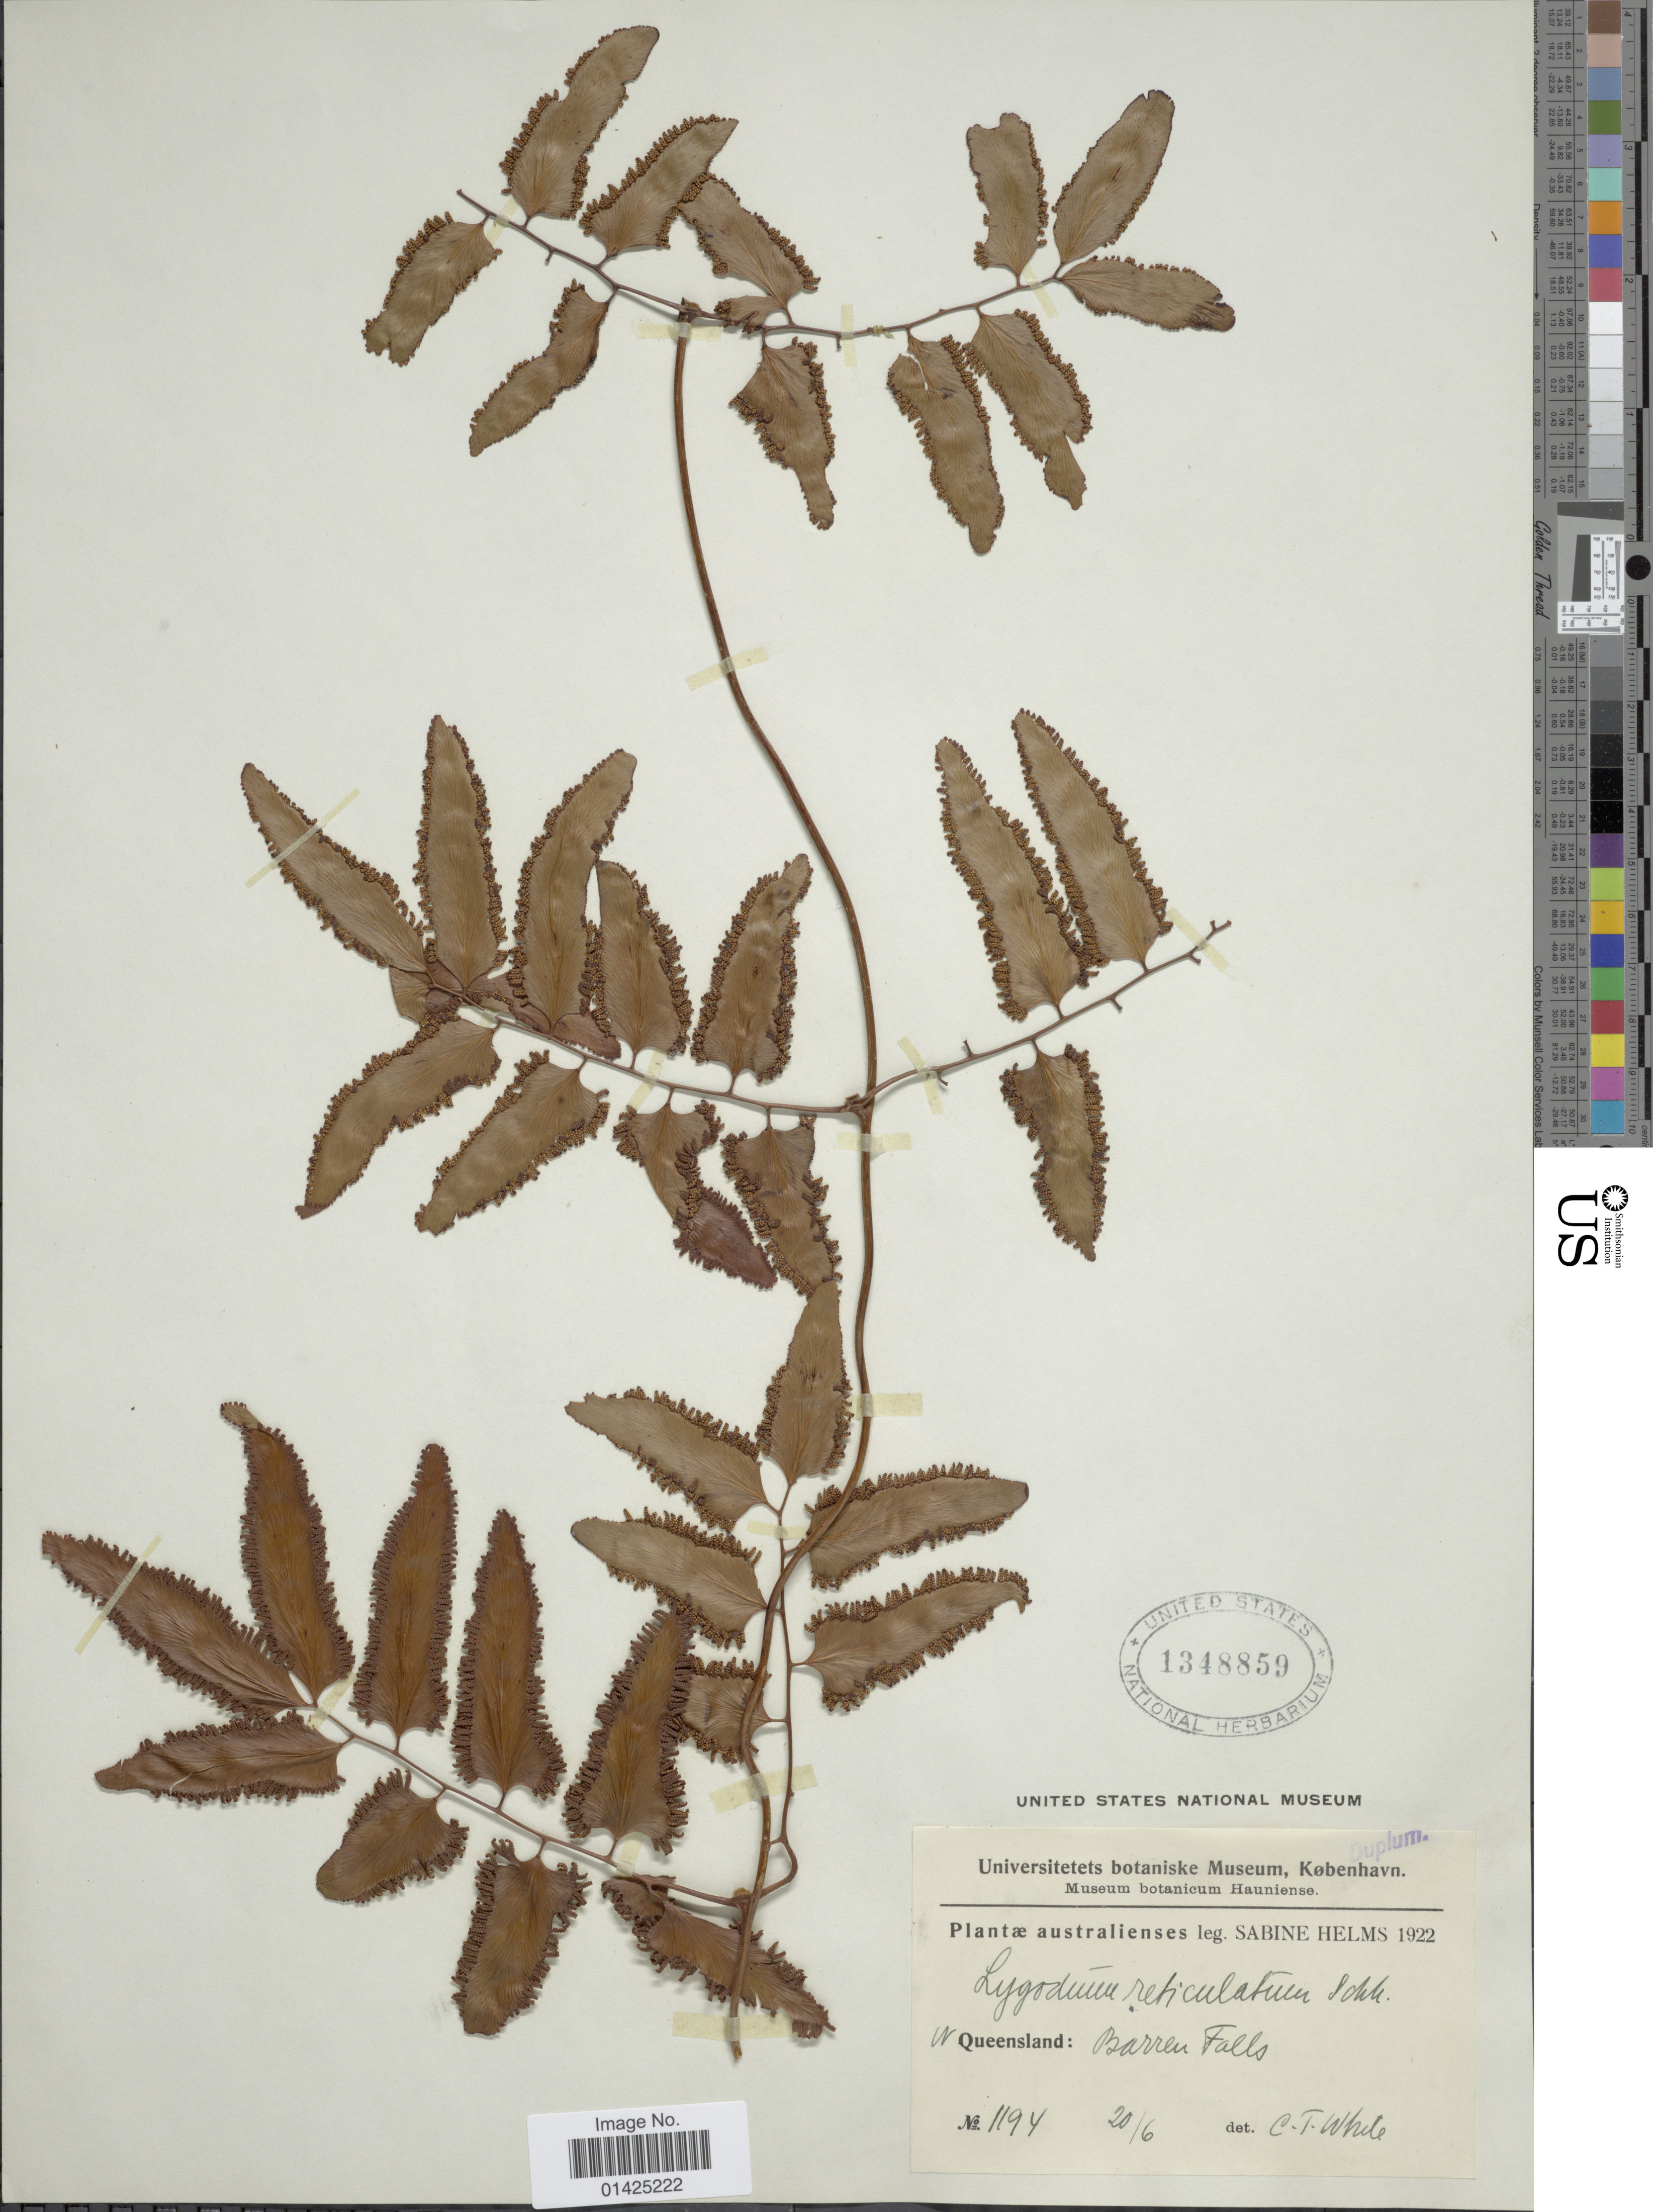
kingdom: Plantae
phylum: Tracheophyta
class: Polypodiopsida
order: Schizaeales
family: Lygodiaceae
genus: Lygodium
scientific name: Lygodium reticulatum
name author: Schkuhr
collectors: S. Helms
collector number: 1194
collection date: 1922-06-20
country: Australia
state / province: Queensland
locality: Queensland, Barren Falls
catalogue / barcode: US 1348859